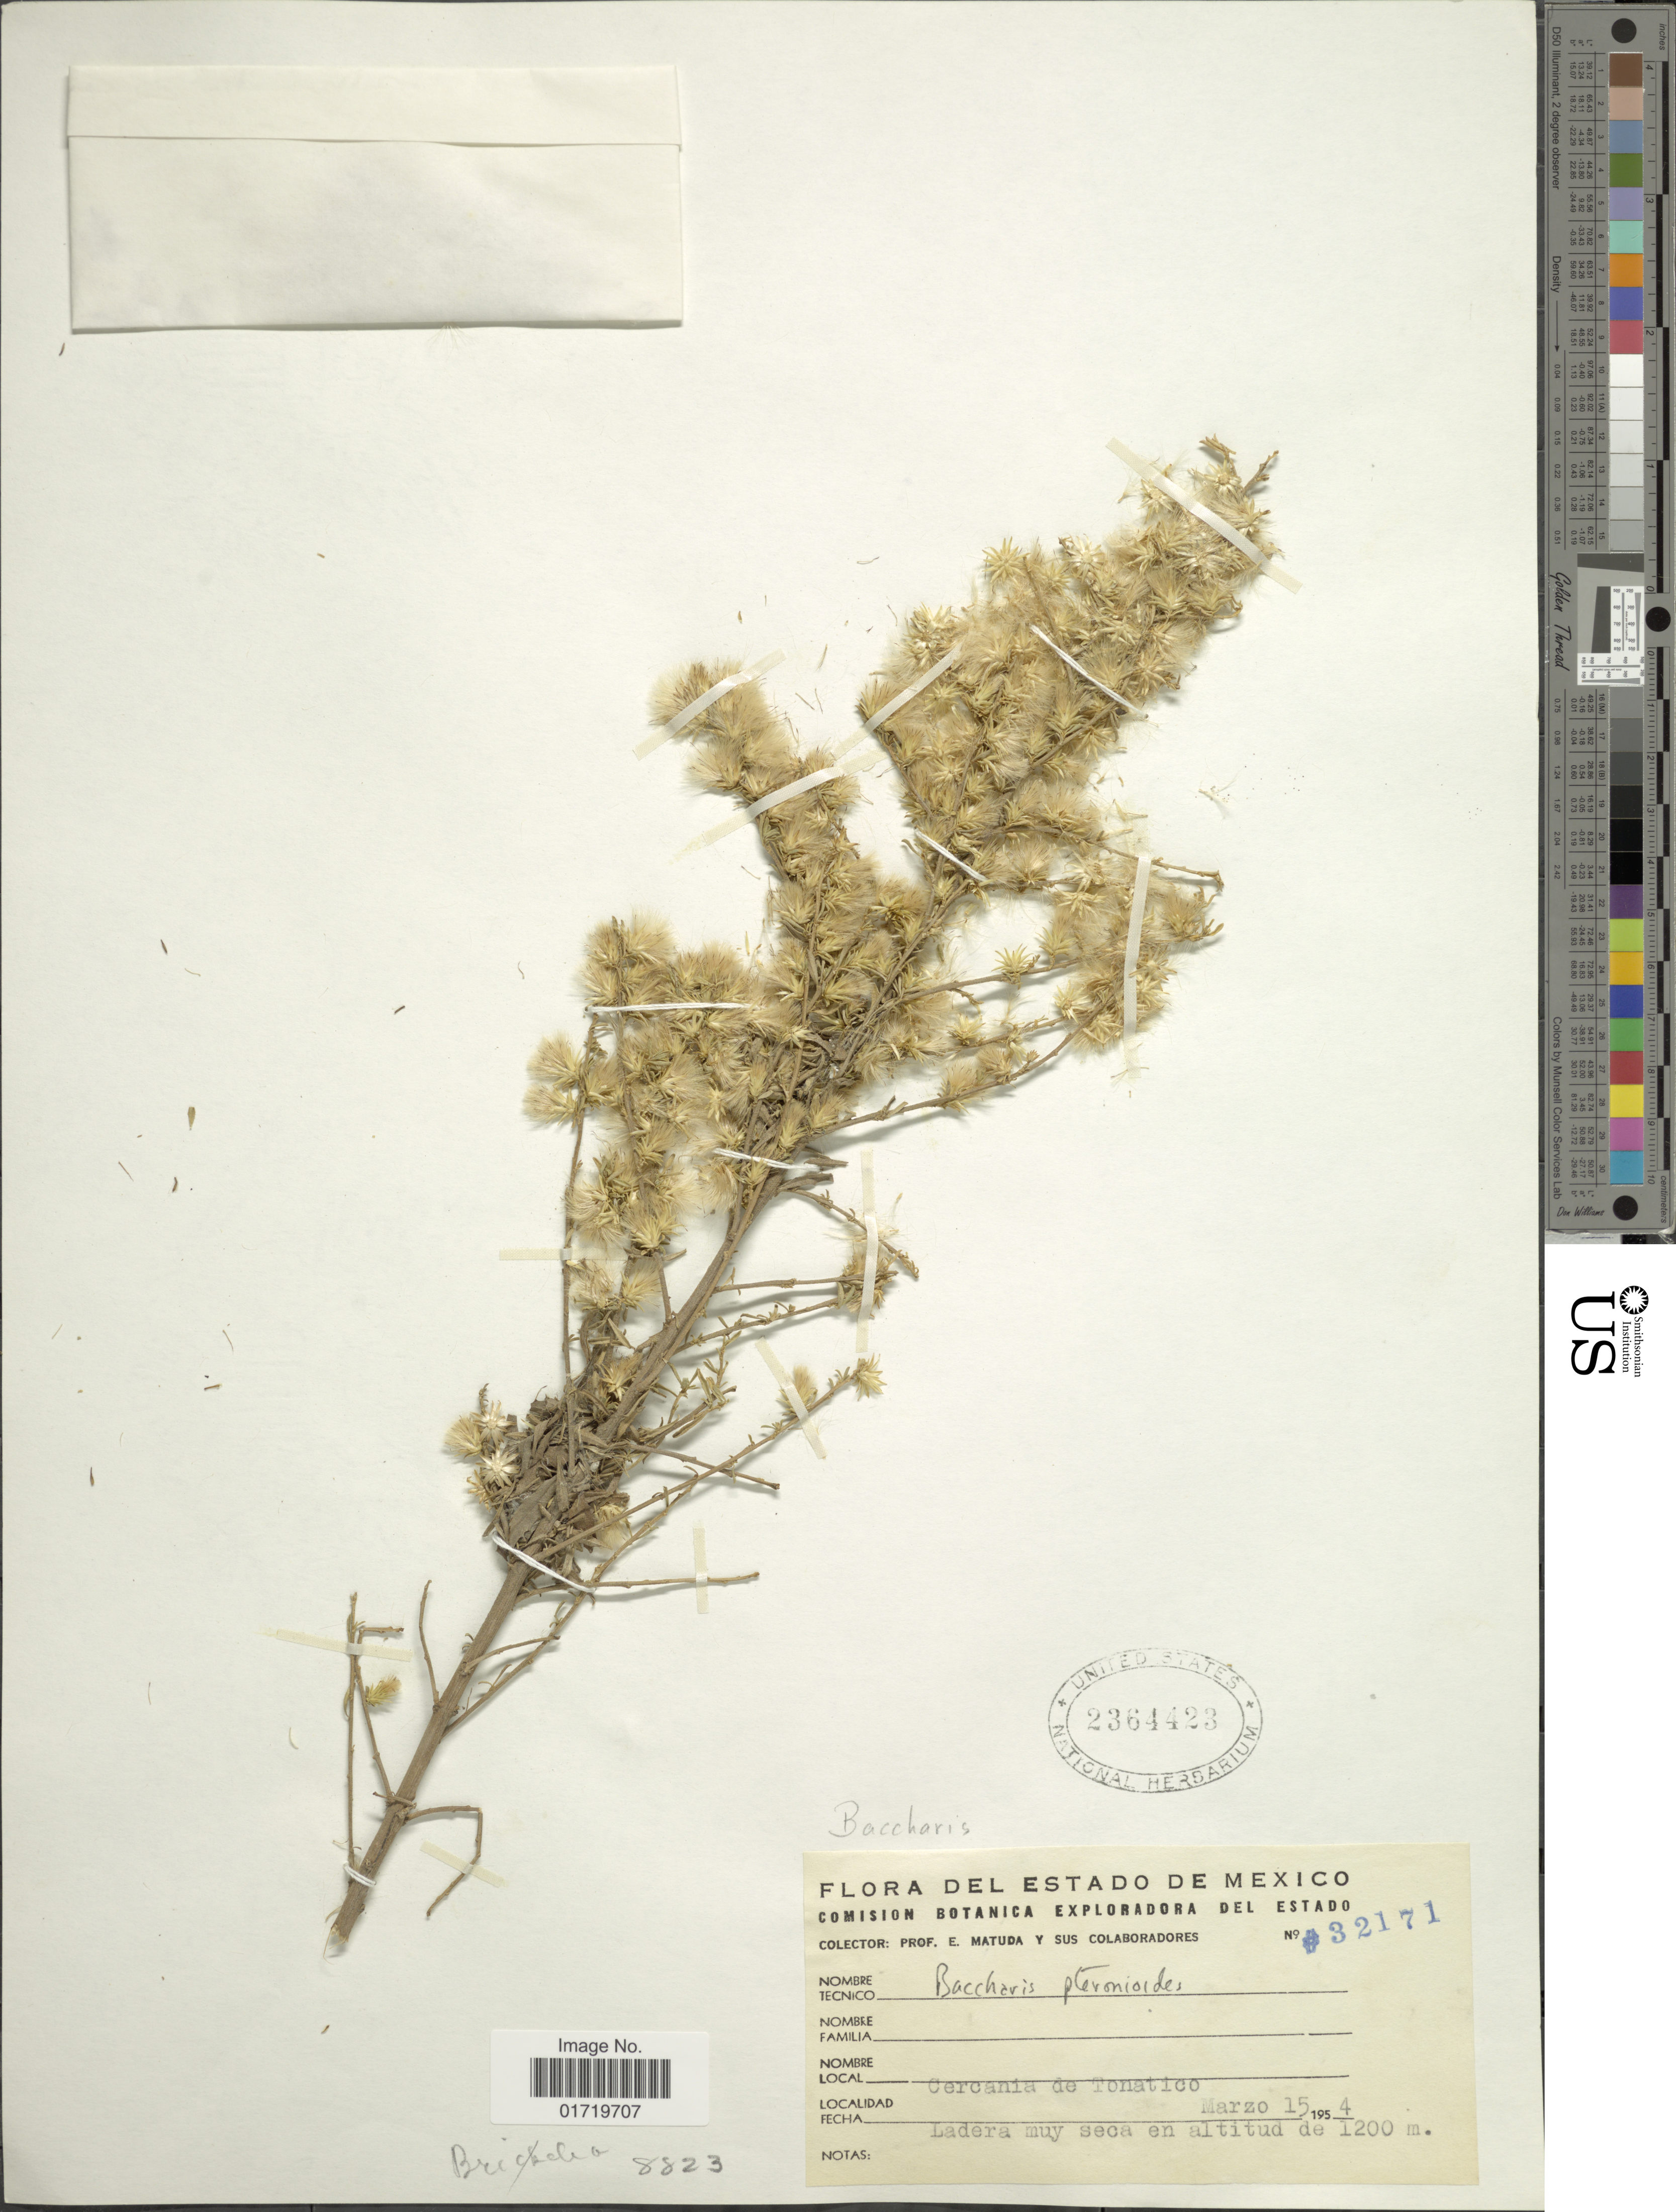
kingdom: Plantae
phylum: Tracheophyta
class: Magnoliopsida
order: Asterales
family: Asteraceae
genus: Baccharis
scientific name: Baccharis pteronioides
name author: DC.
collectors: E. Matuda & et al.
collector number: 32171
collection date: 1954-03-15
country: Mexico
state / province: México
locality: Cercania de Tonatico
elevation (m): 1200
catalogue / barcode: US 2364423